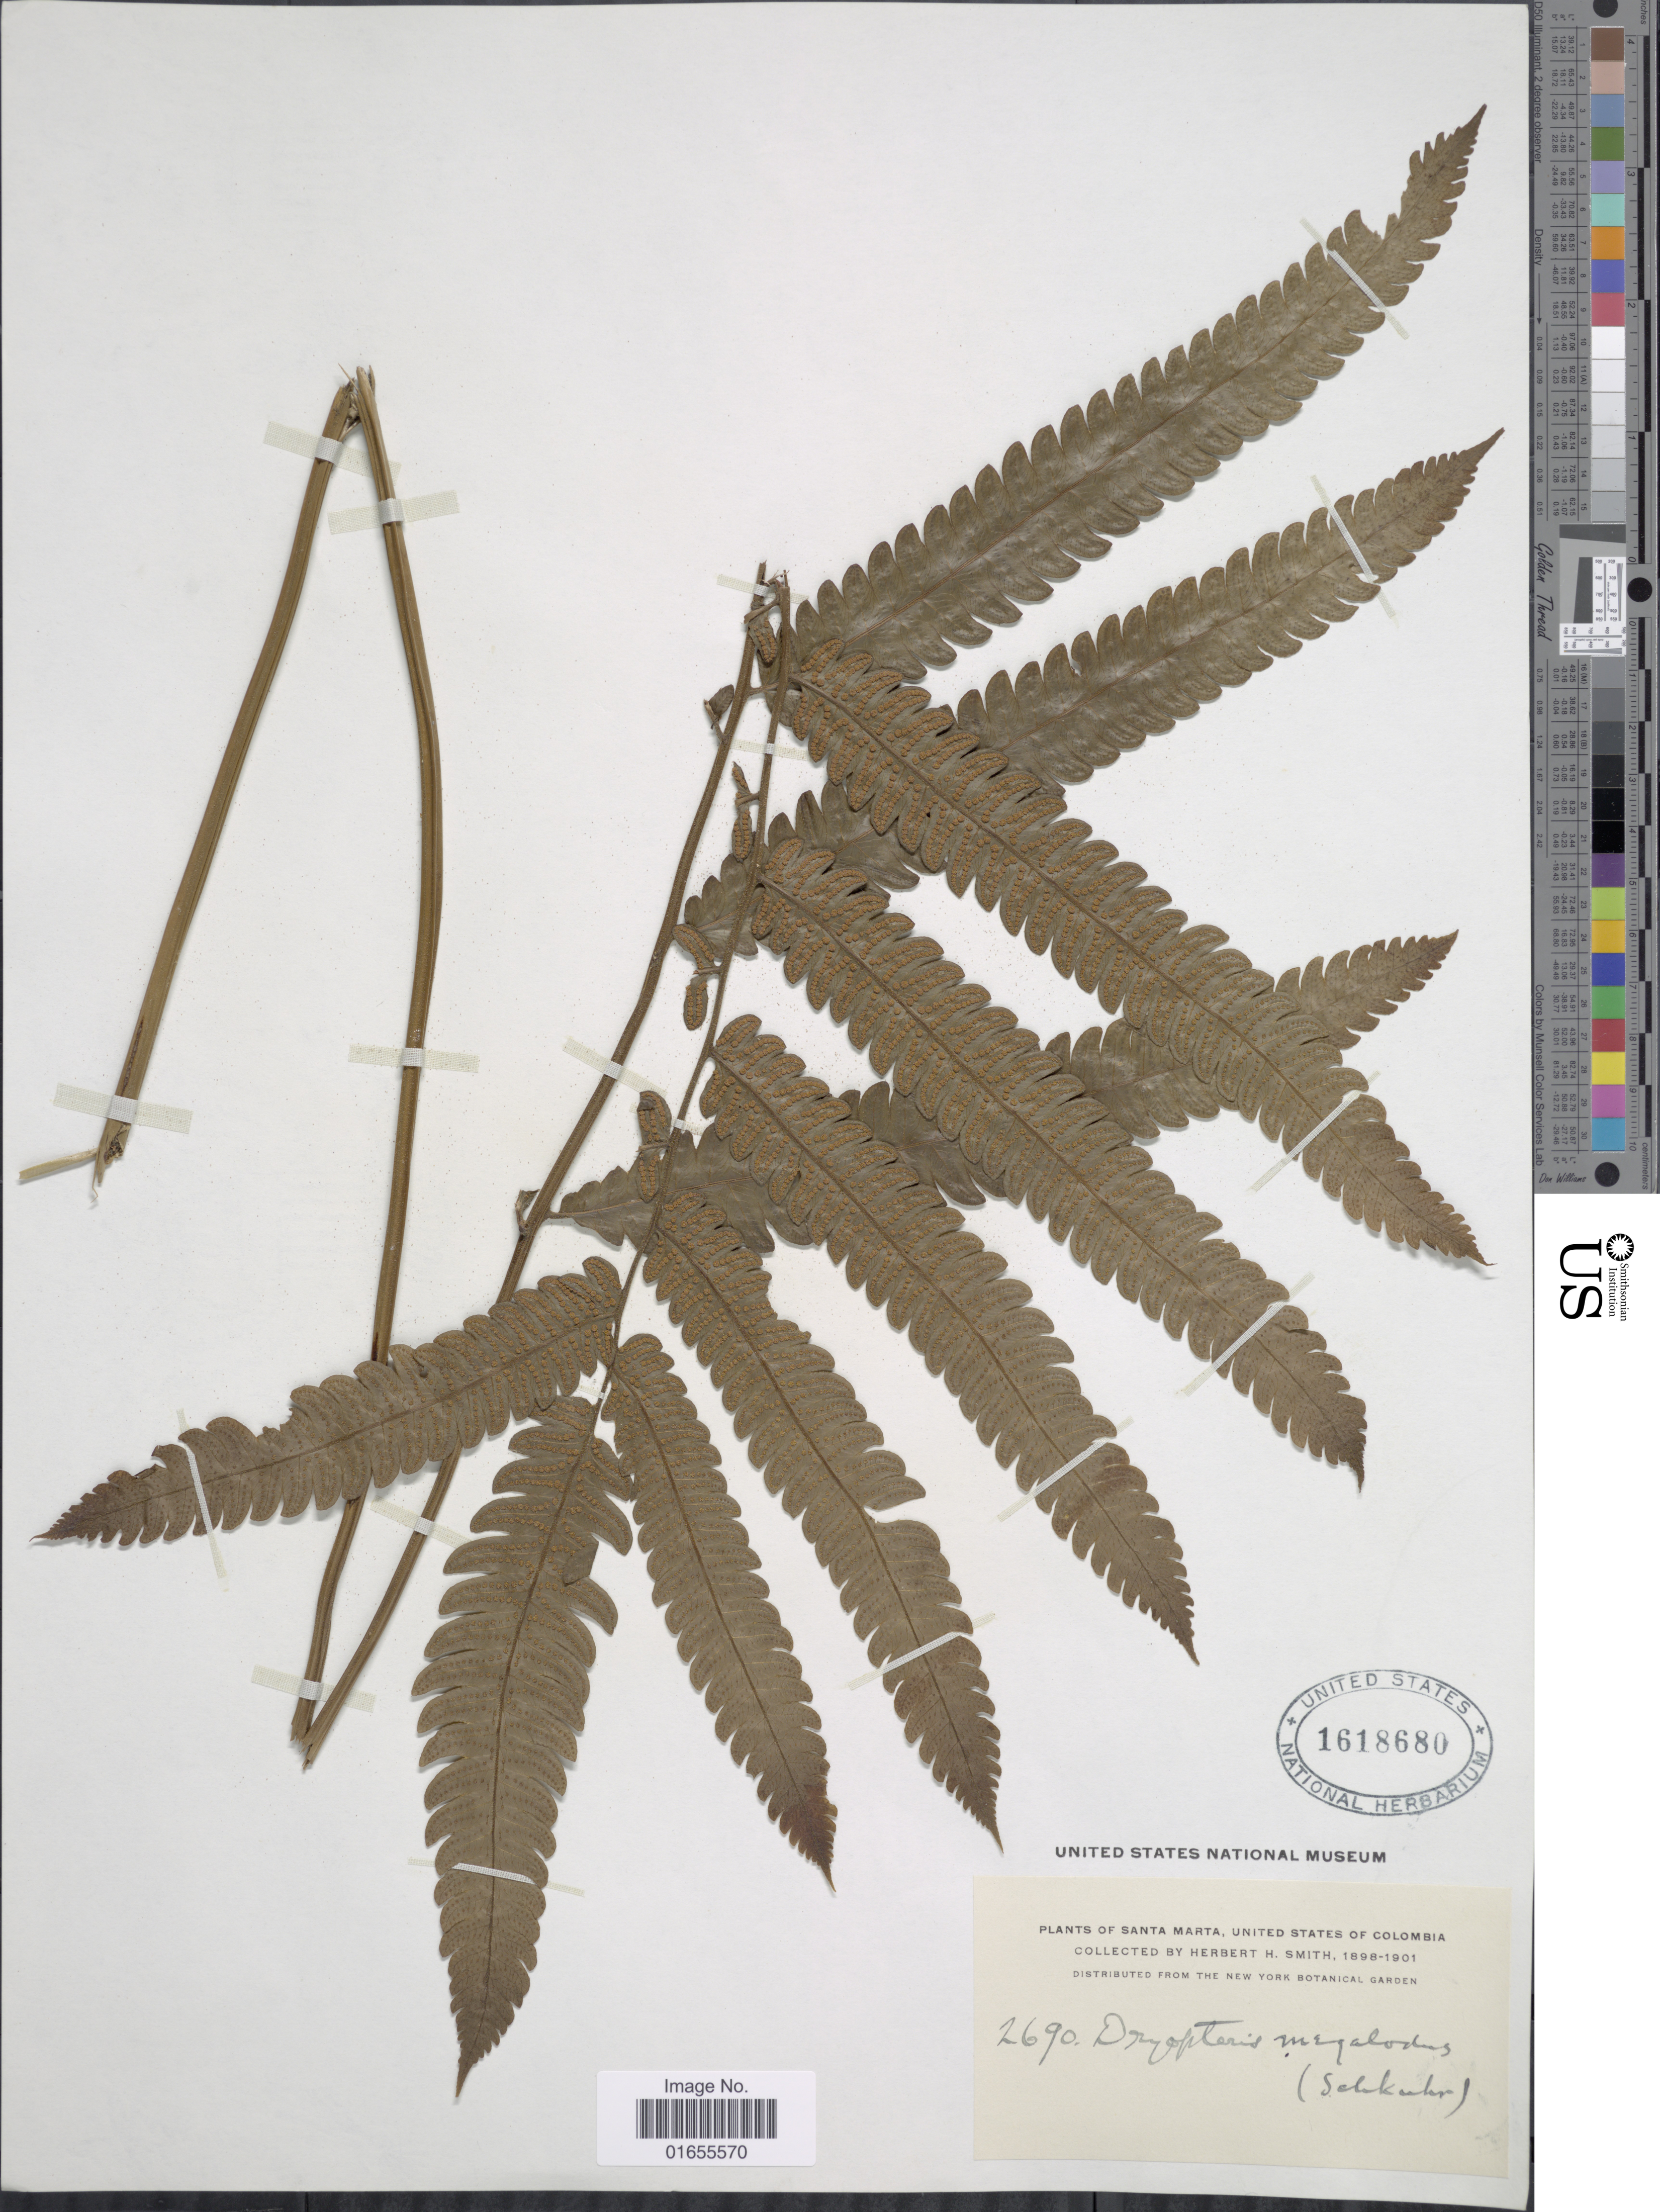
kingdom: Plantae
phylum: Tracheophyta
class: Polypodiopsida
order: Polypodiales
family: Thelypteridaceae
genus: Goniopteris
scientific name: Goniopteris pennata (Poir.) comb. nov., ined 2015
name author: (Poir.)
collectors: Herbert H. Smith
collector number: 2690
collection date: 1898/1901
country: Colombia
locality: Santa Marta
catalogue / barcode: US 1618680